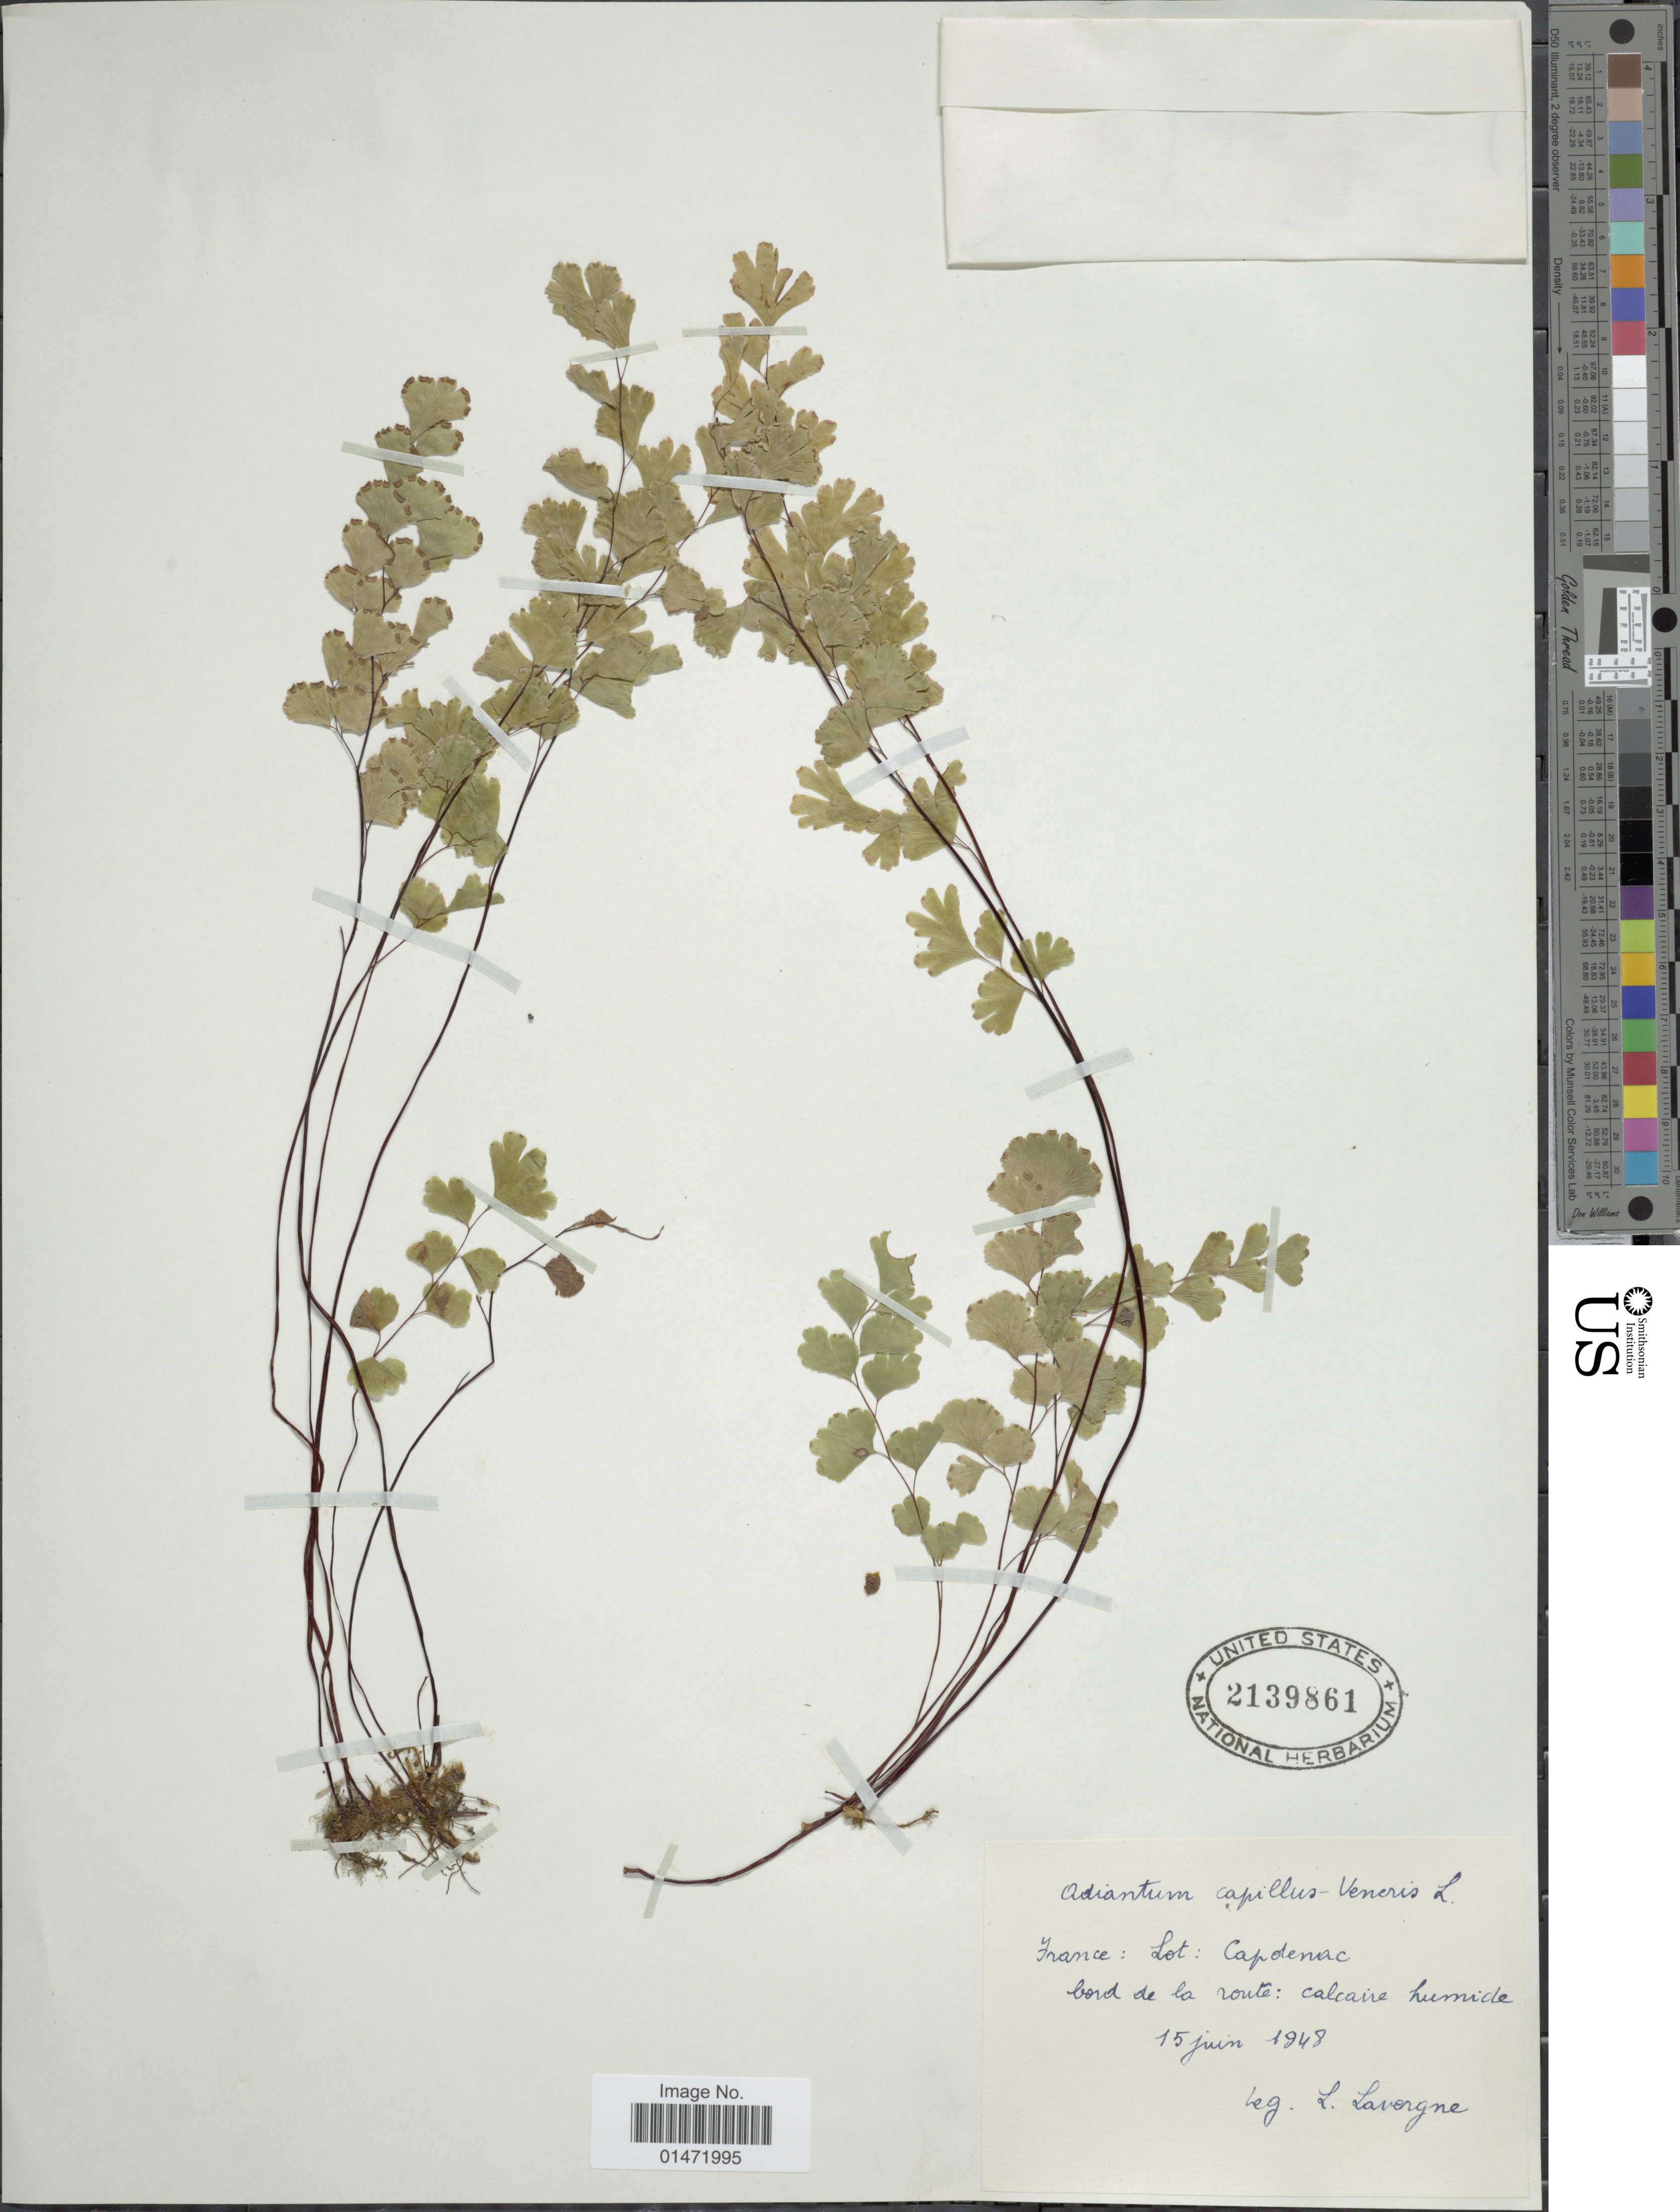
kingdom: Plantae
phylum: Tracheophyta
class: Polypodiopsida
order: Polypodiales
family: Pteridaceae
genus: Adiantum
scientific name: Adiantum capillus-veneris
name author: L.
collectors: L. Lavergne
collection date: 1948-06-15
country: France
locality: Lot: Capdenac, bord de la route: calcaire humide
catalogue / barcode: US 2139861